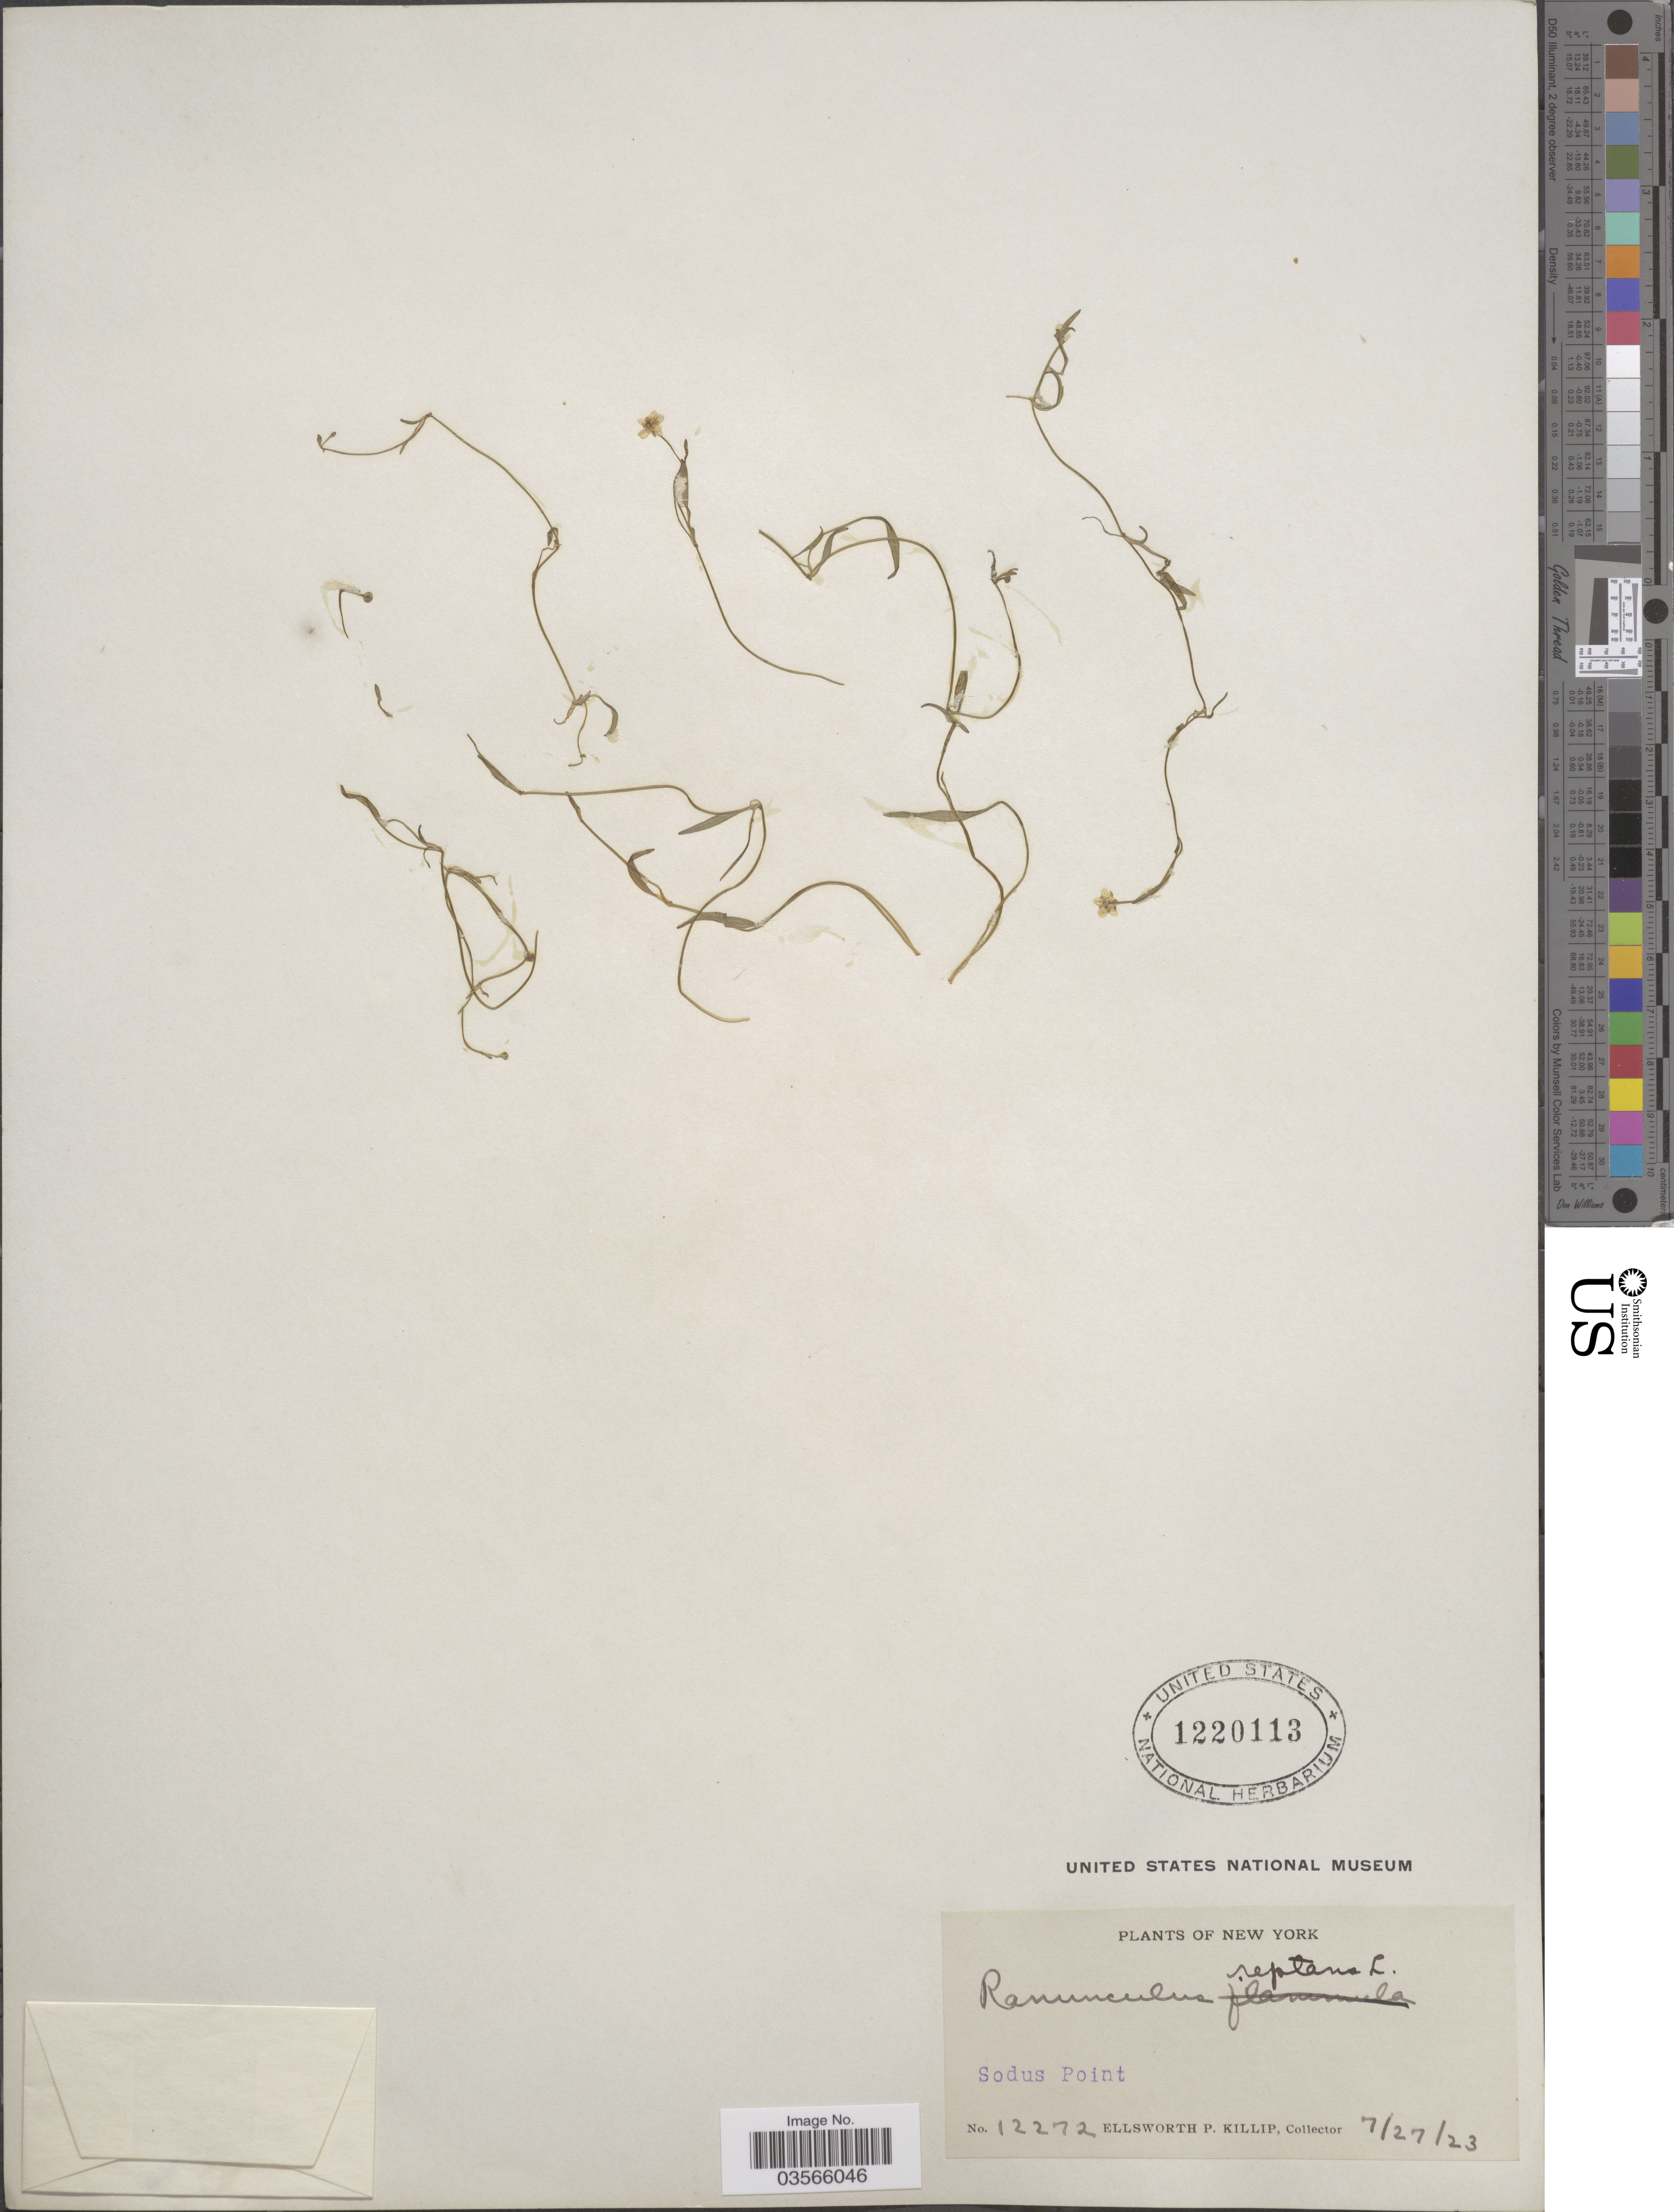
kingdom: Plantae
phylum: Tracheophyta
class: Magnoliopsida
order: Ranunculales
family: Ranunculaceae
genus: Ranunculus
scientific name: Ranunculus flammula var. filiformis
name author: (Michx.) Hook.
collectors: E. P. Killip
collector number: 12272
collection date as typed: Transcribed d/m/y: 27/7/23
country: United States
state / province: New York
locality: Sodus Point.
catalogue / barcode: US 1220113